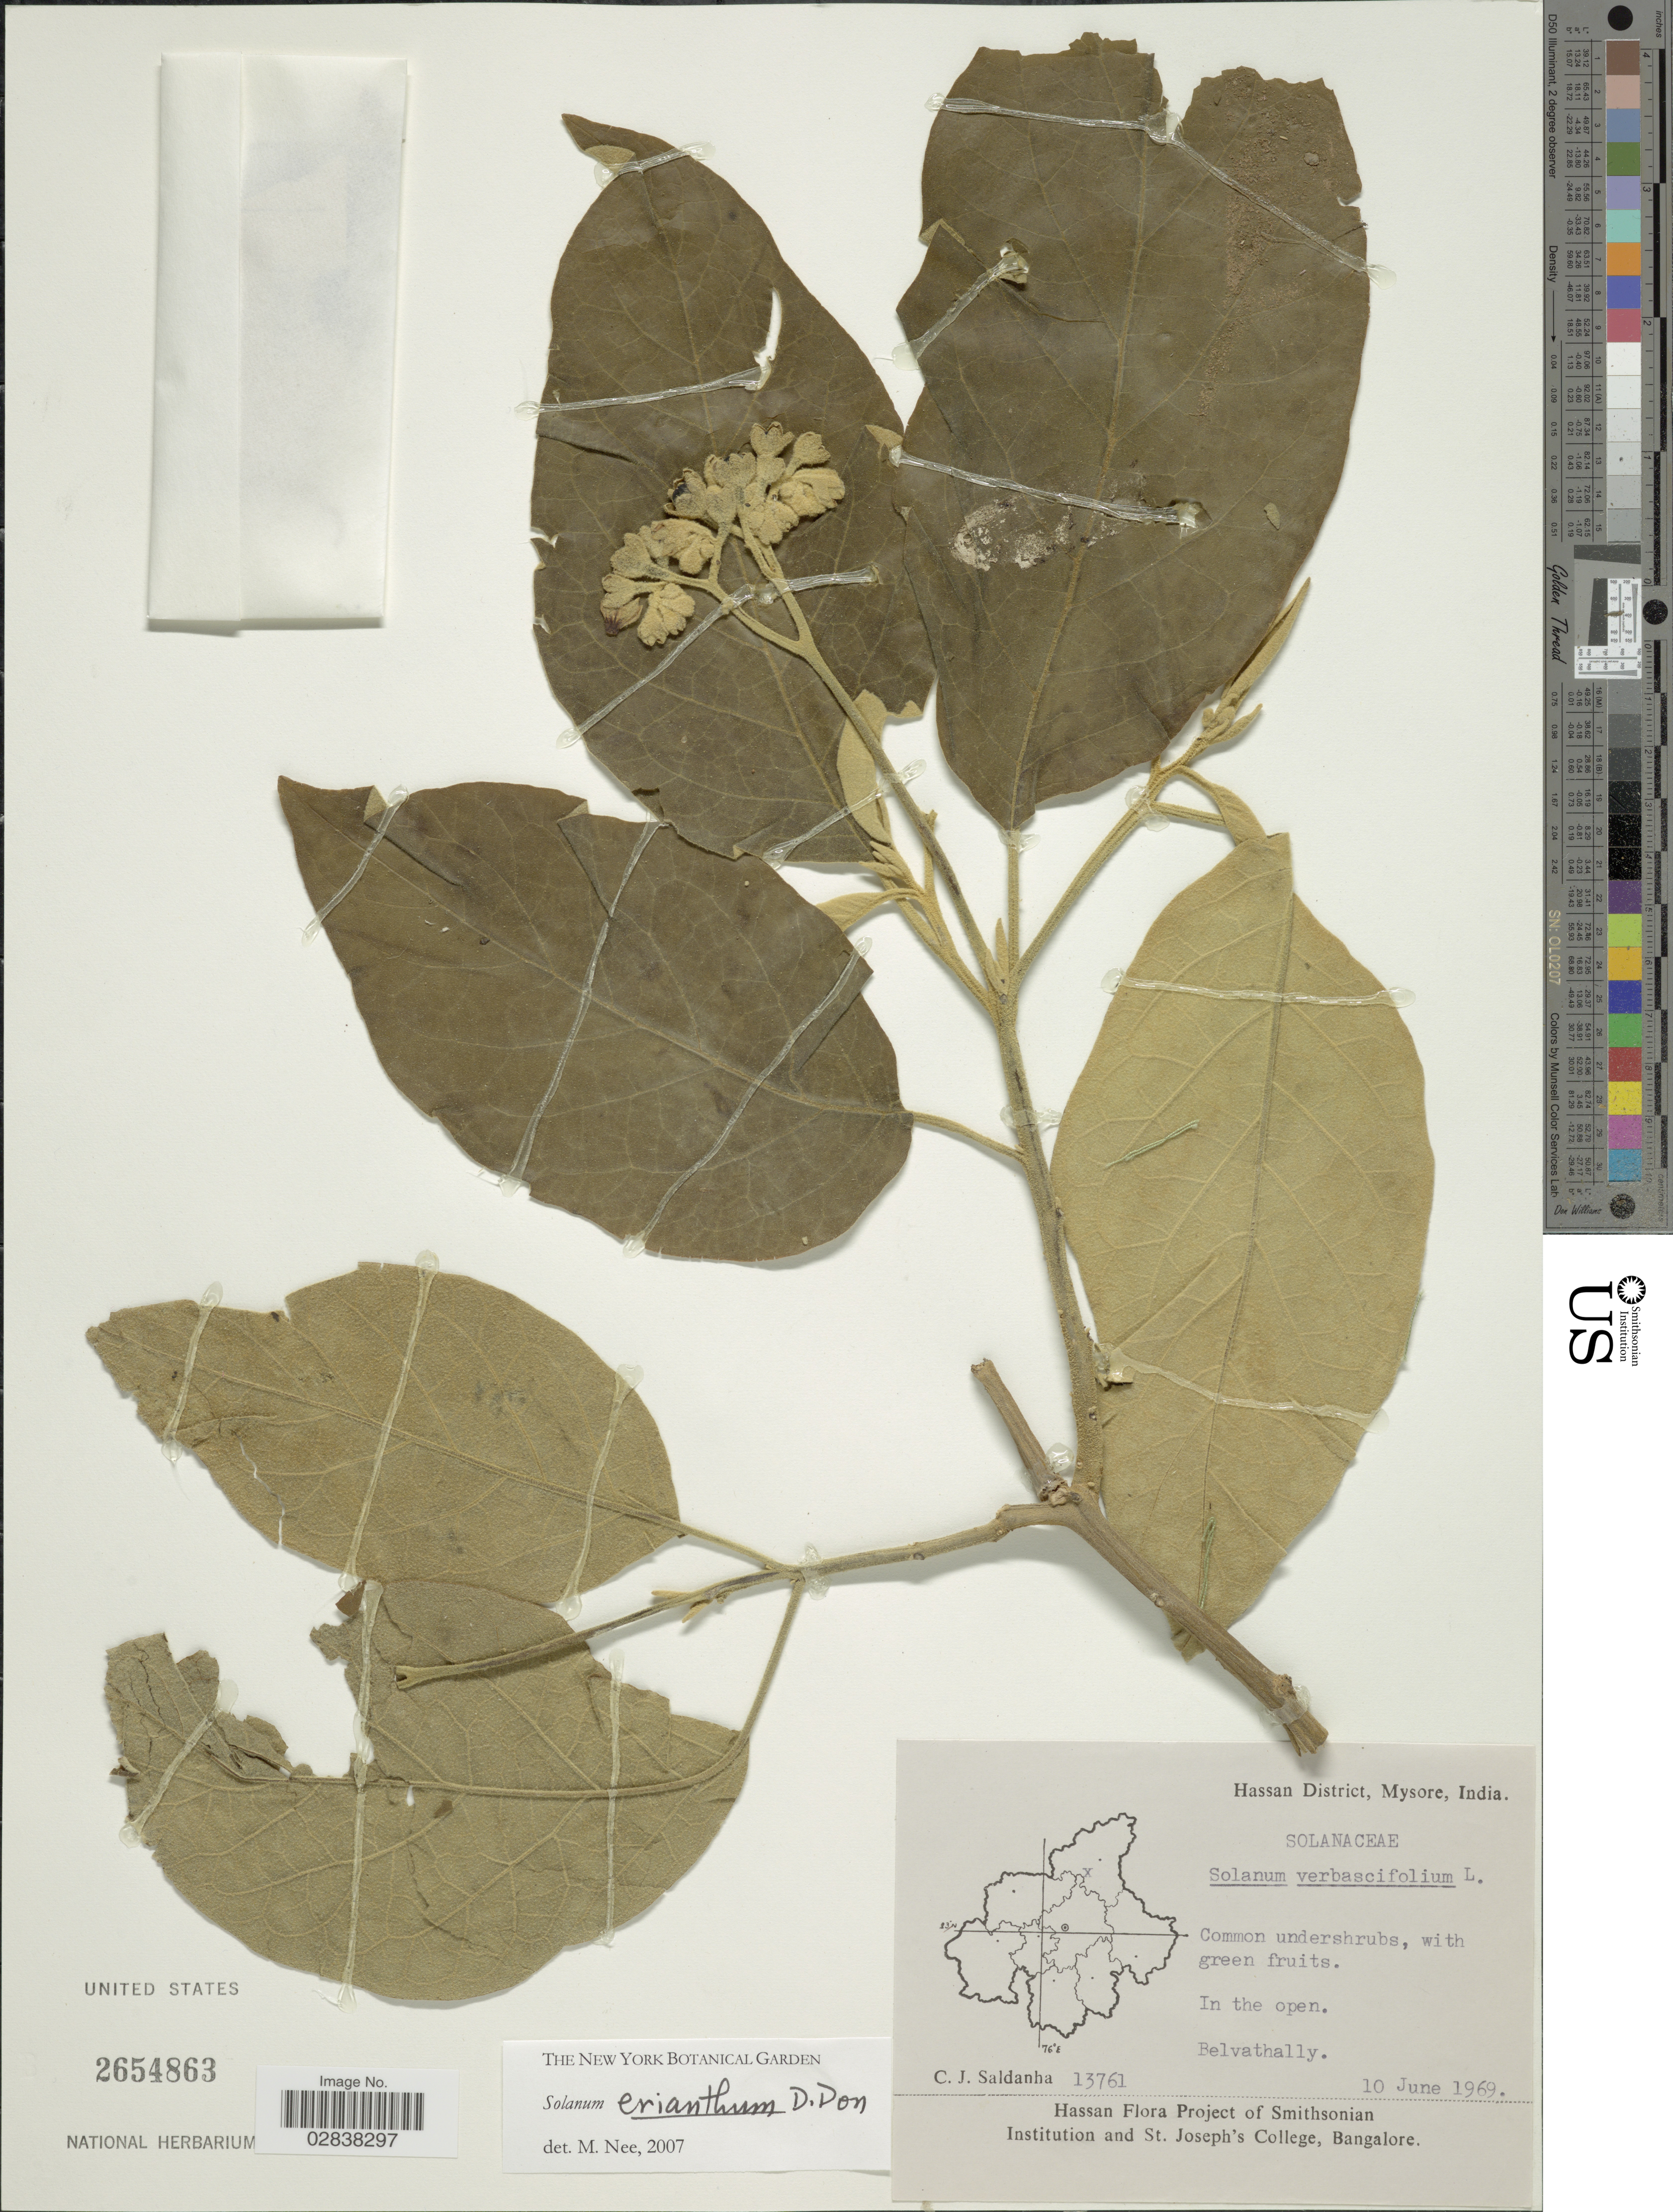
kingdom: Plantae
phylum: Tracheophyta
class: Magnoliopsida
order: Solanales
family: Solanaceae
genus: Solanum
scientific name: Solanum erianthum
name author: D. Don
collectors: C. J. Saldanha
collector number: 13761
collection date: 1969-06-10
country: India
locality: Hassan District, Mysore, Belvathally.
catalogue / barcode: US 2654863